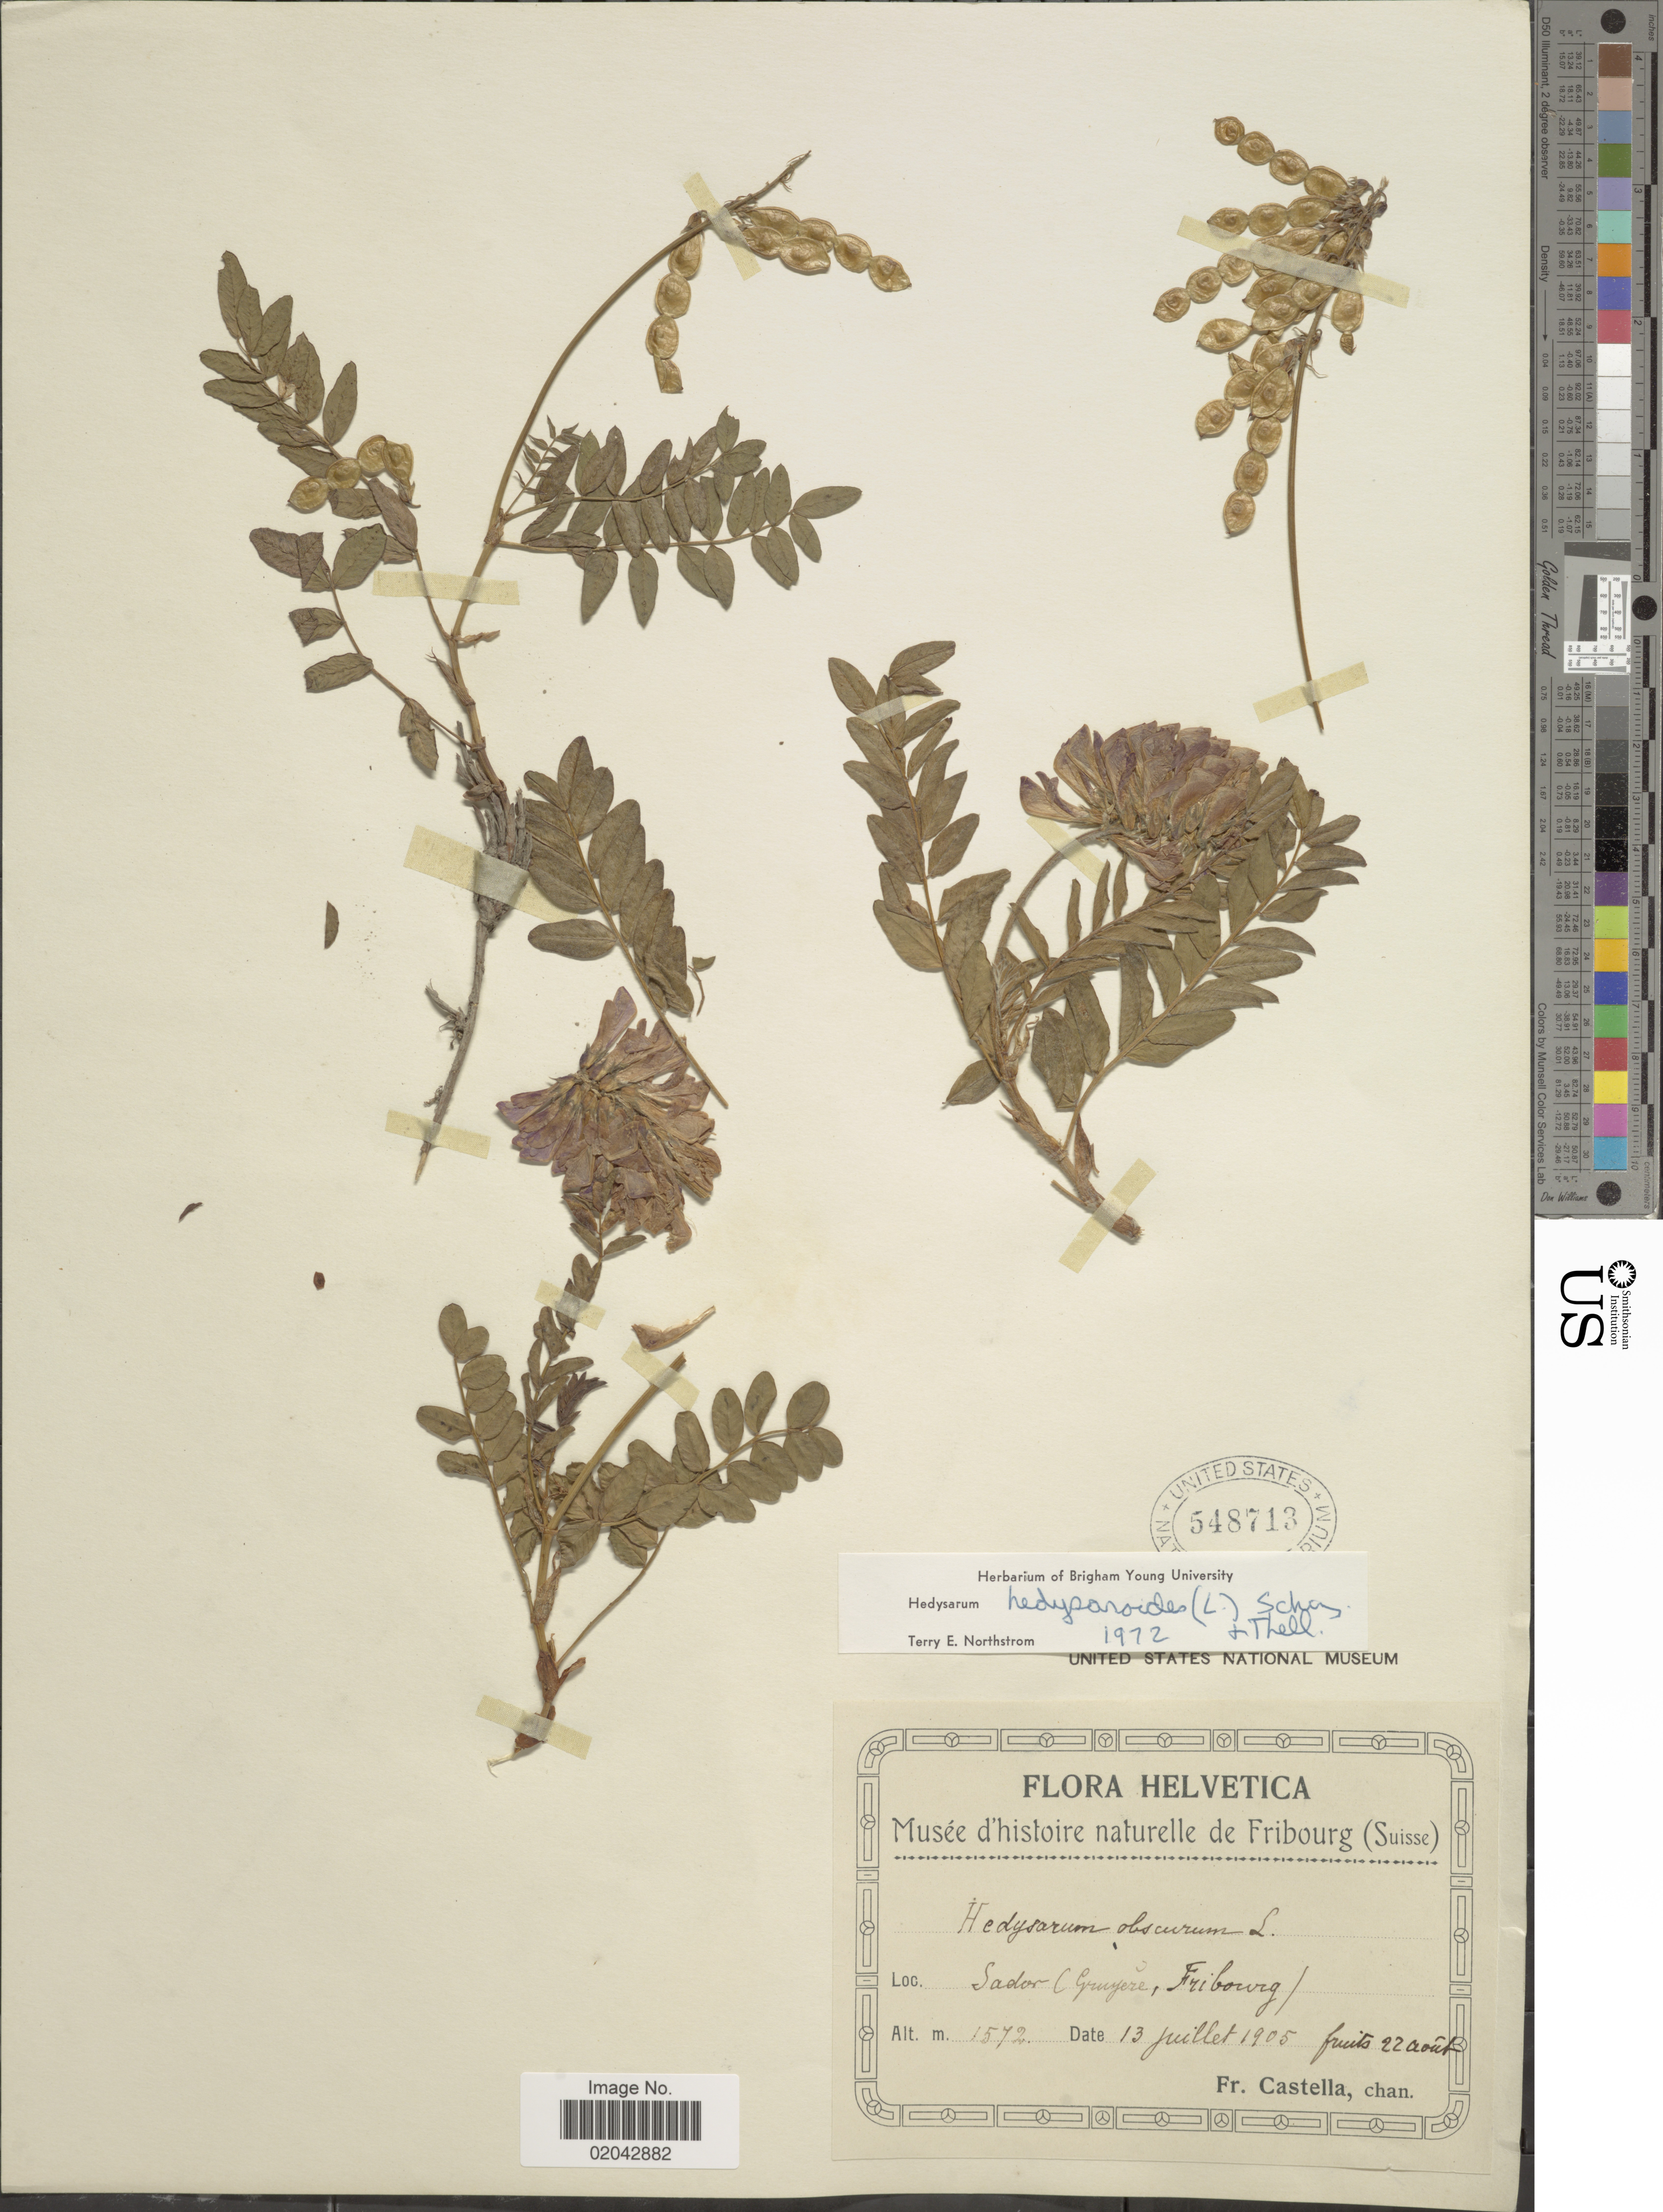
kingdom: Plantae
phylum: Tracheophyta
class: Magnoliopsida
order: Fabales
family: Fabaceae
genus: Hedysarum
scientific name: Hedysarum hedysaroides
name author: (L.) Schinz & Thell.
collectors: Fr. Castella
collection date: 1905-07-13/1905-08-22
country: Switzerland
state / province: Fribourg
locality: Sador (Gruyere)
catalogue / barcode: US 548713